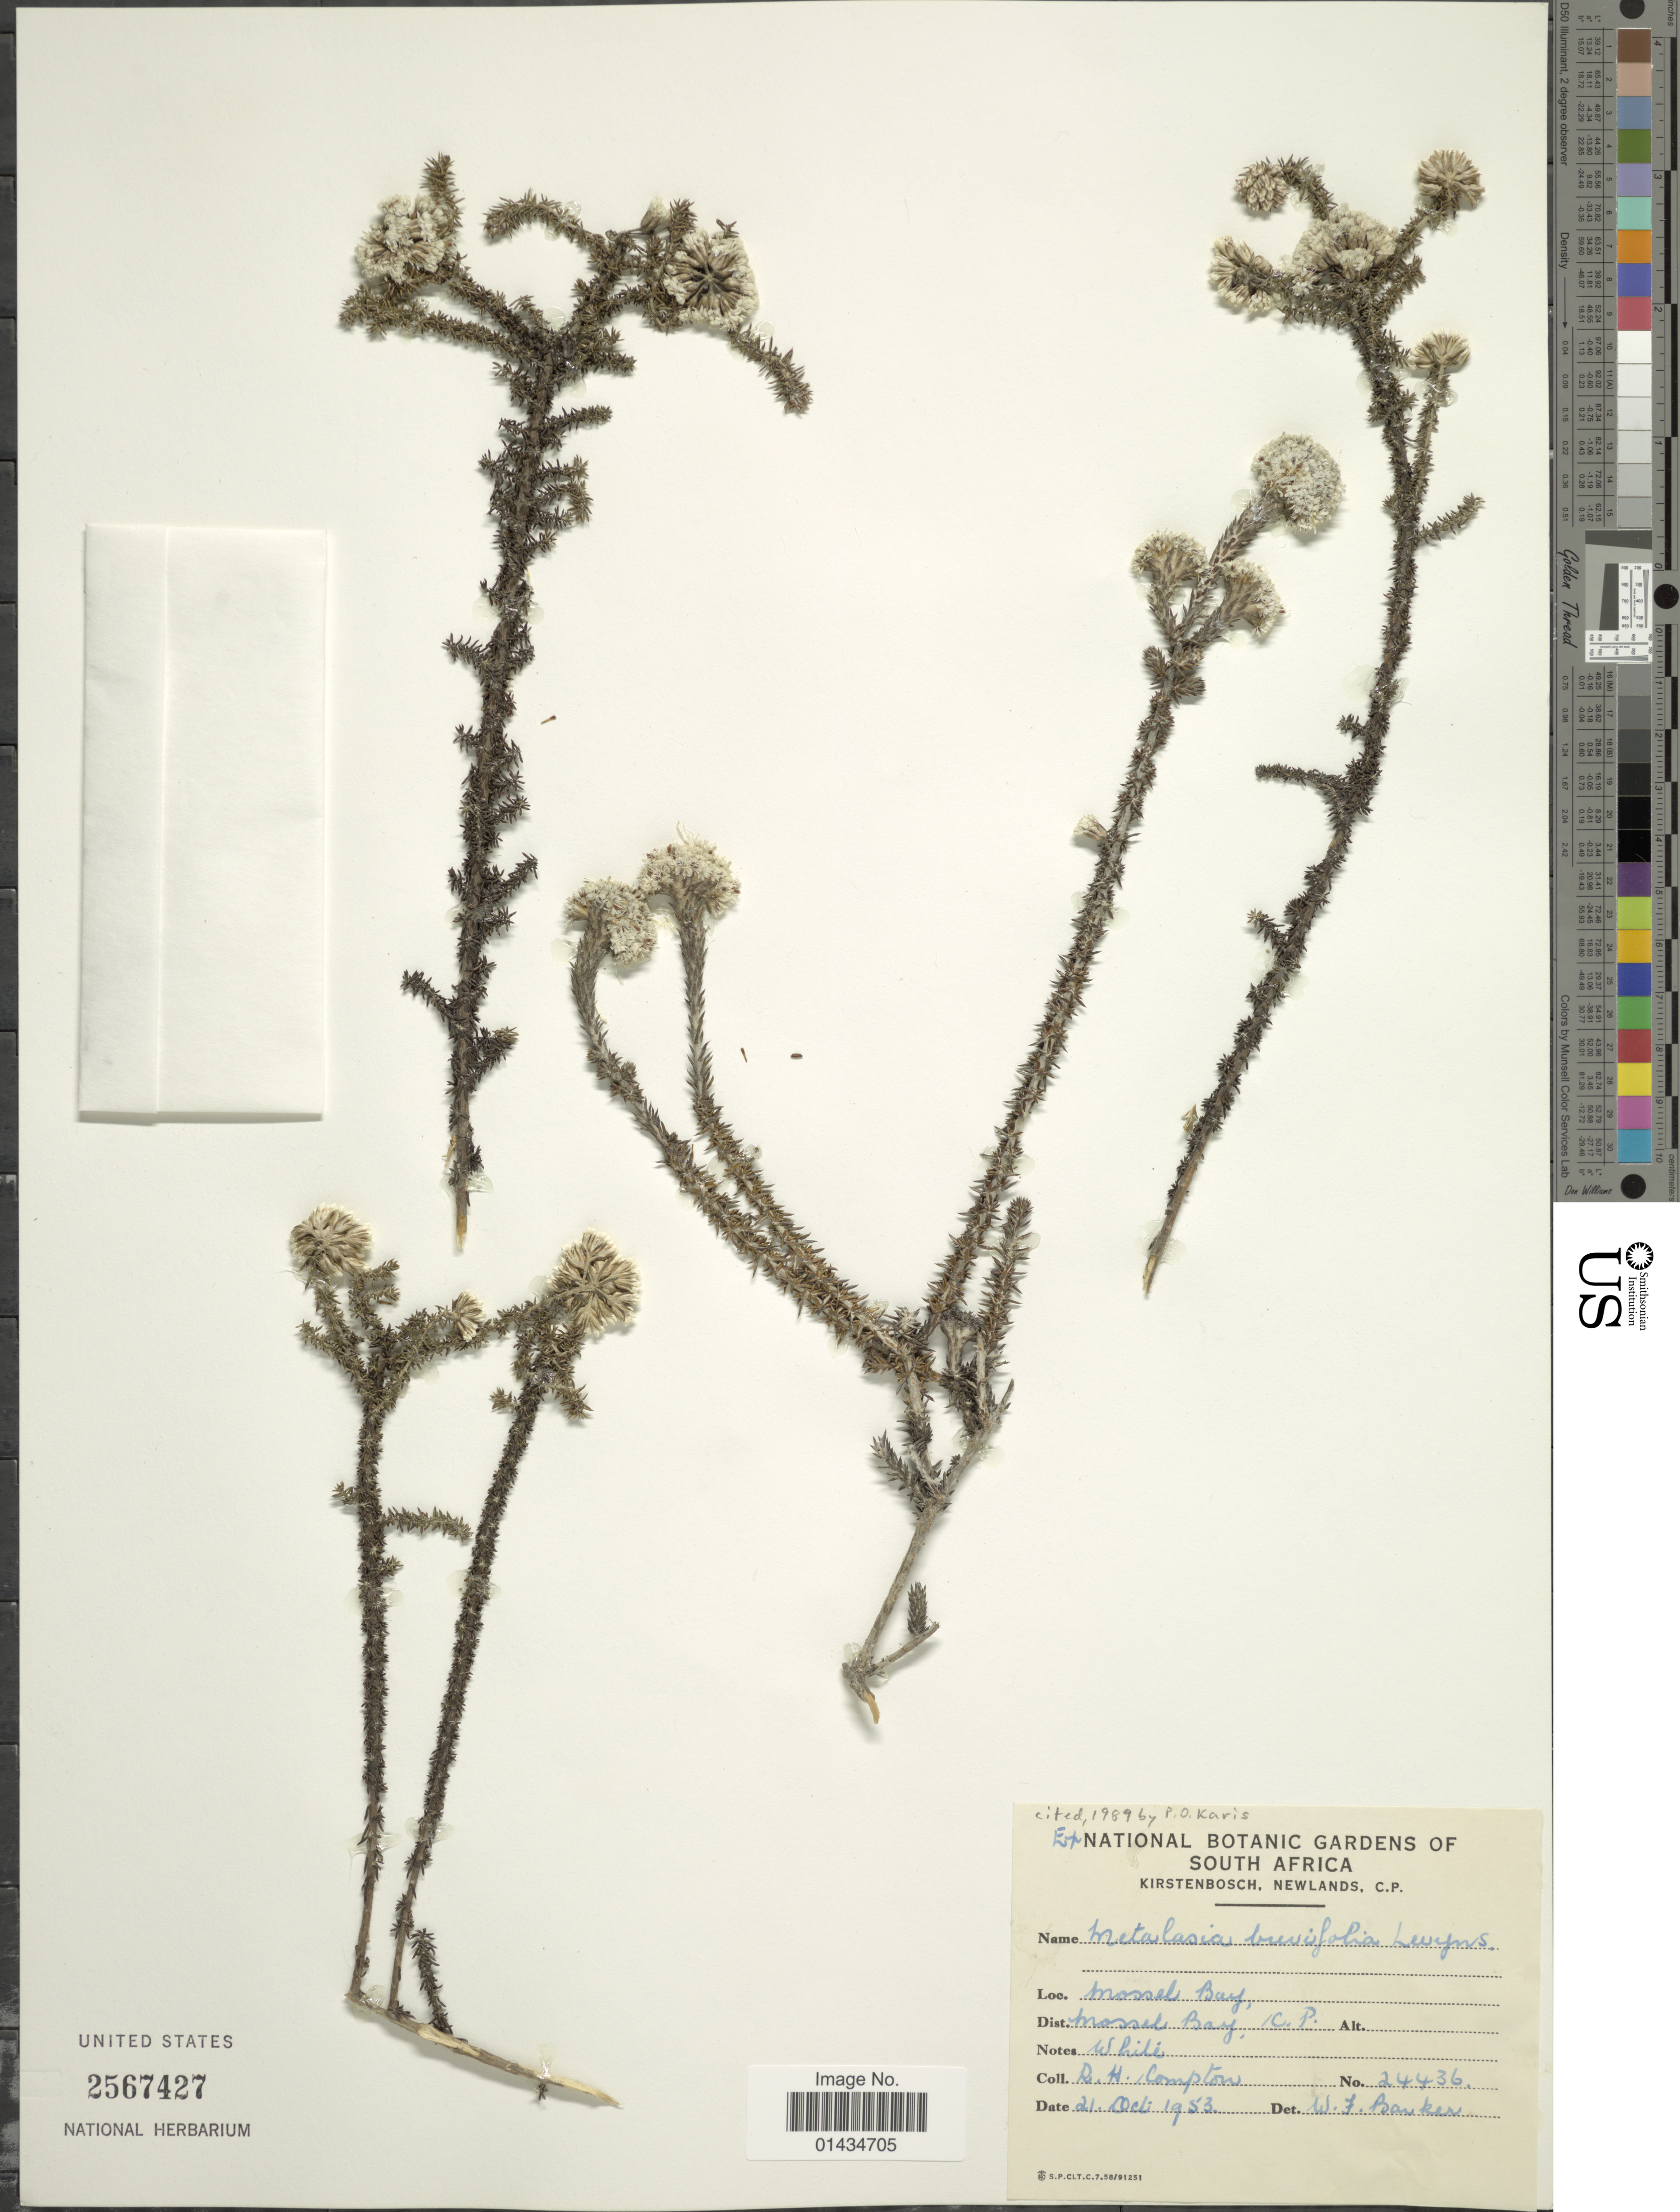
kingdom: Plantae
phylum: Tracheophyta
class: Magnoliopsida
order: Asterales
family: Asteraceae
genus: Metalasia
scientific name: Metalasia brevifolia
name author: (Lam.) Levyns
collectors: R. H. Compton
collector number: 24436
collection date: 1953-10-21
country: South Africa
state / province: Western Cape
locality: Mossel Bay, Dist. Mossel Bay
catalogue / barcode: US 2567427